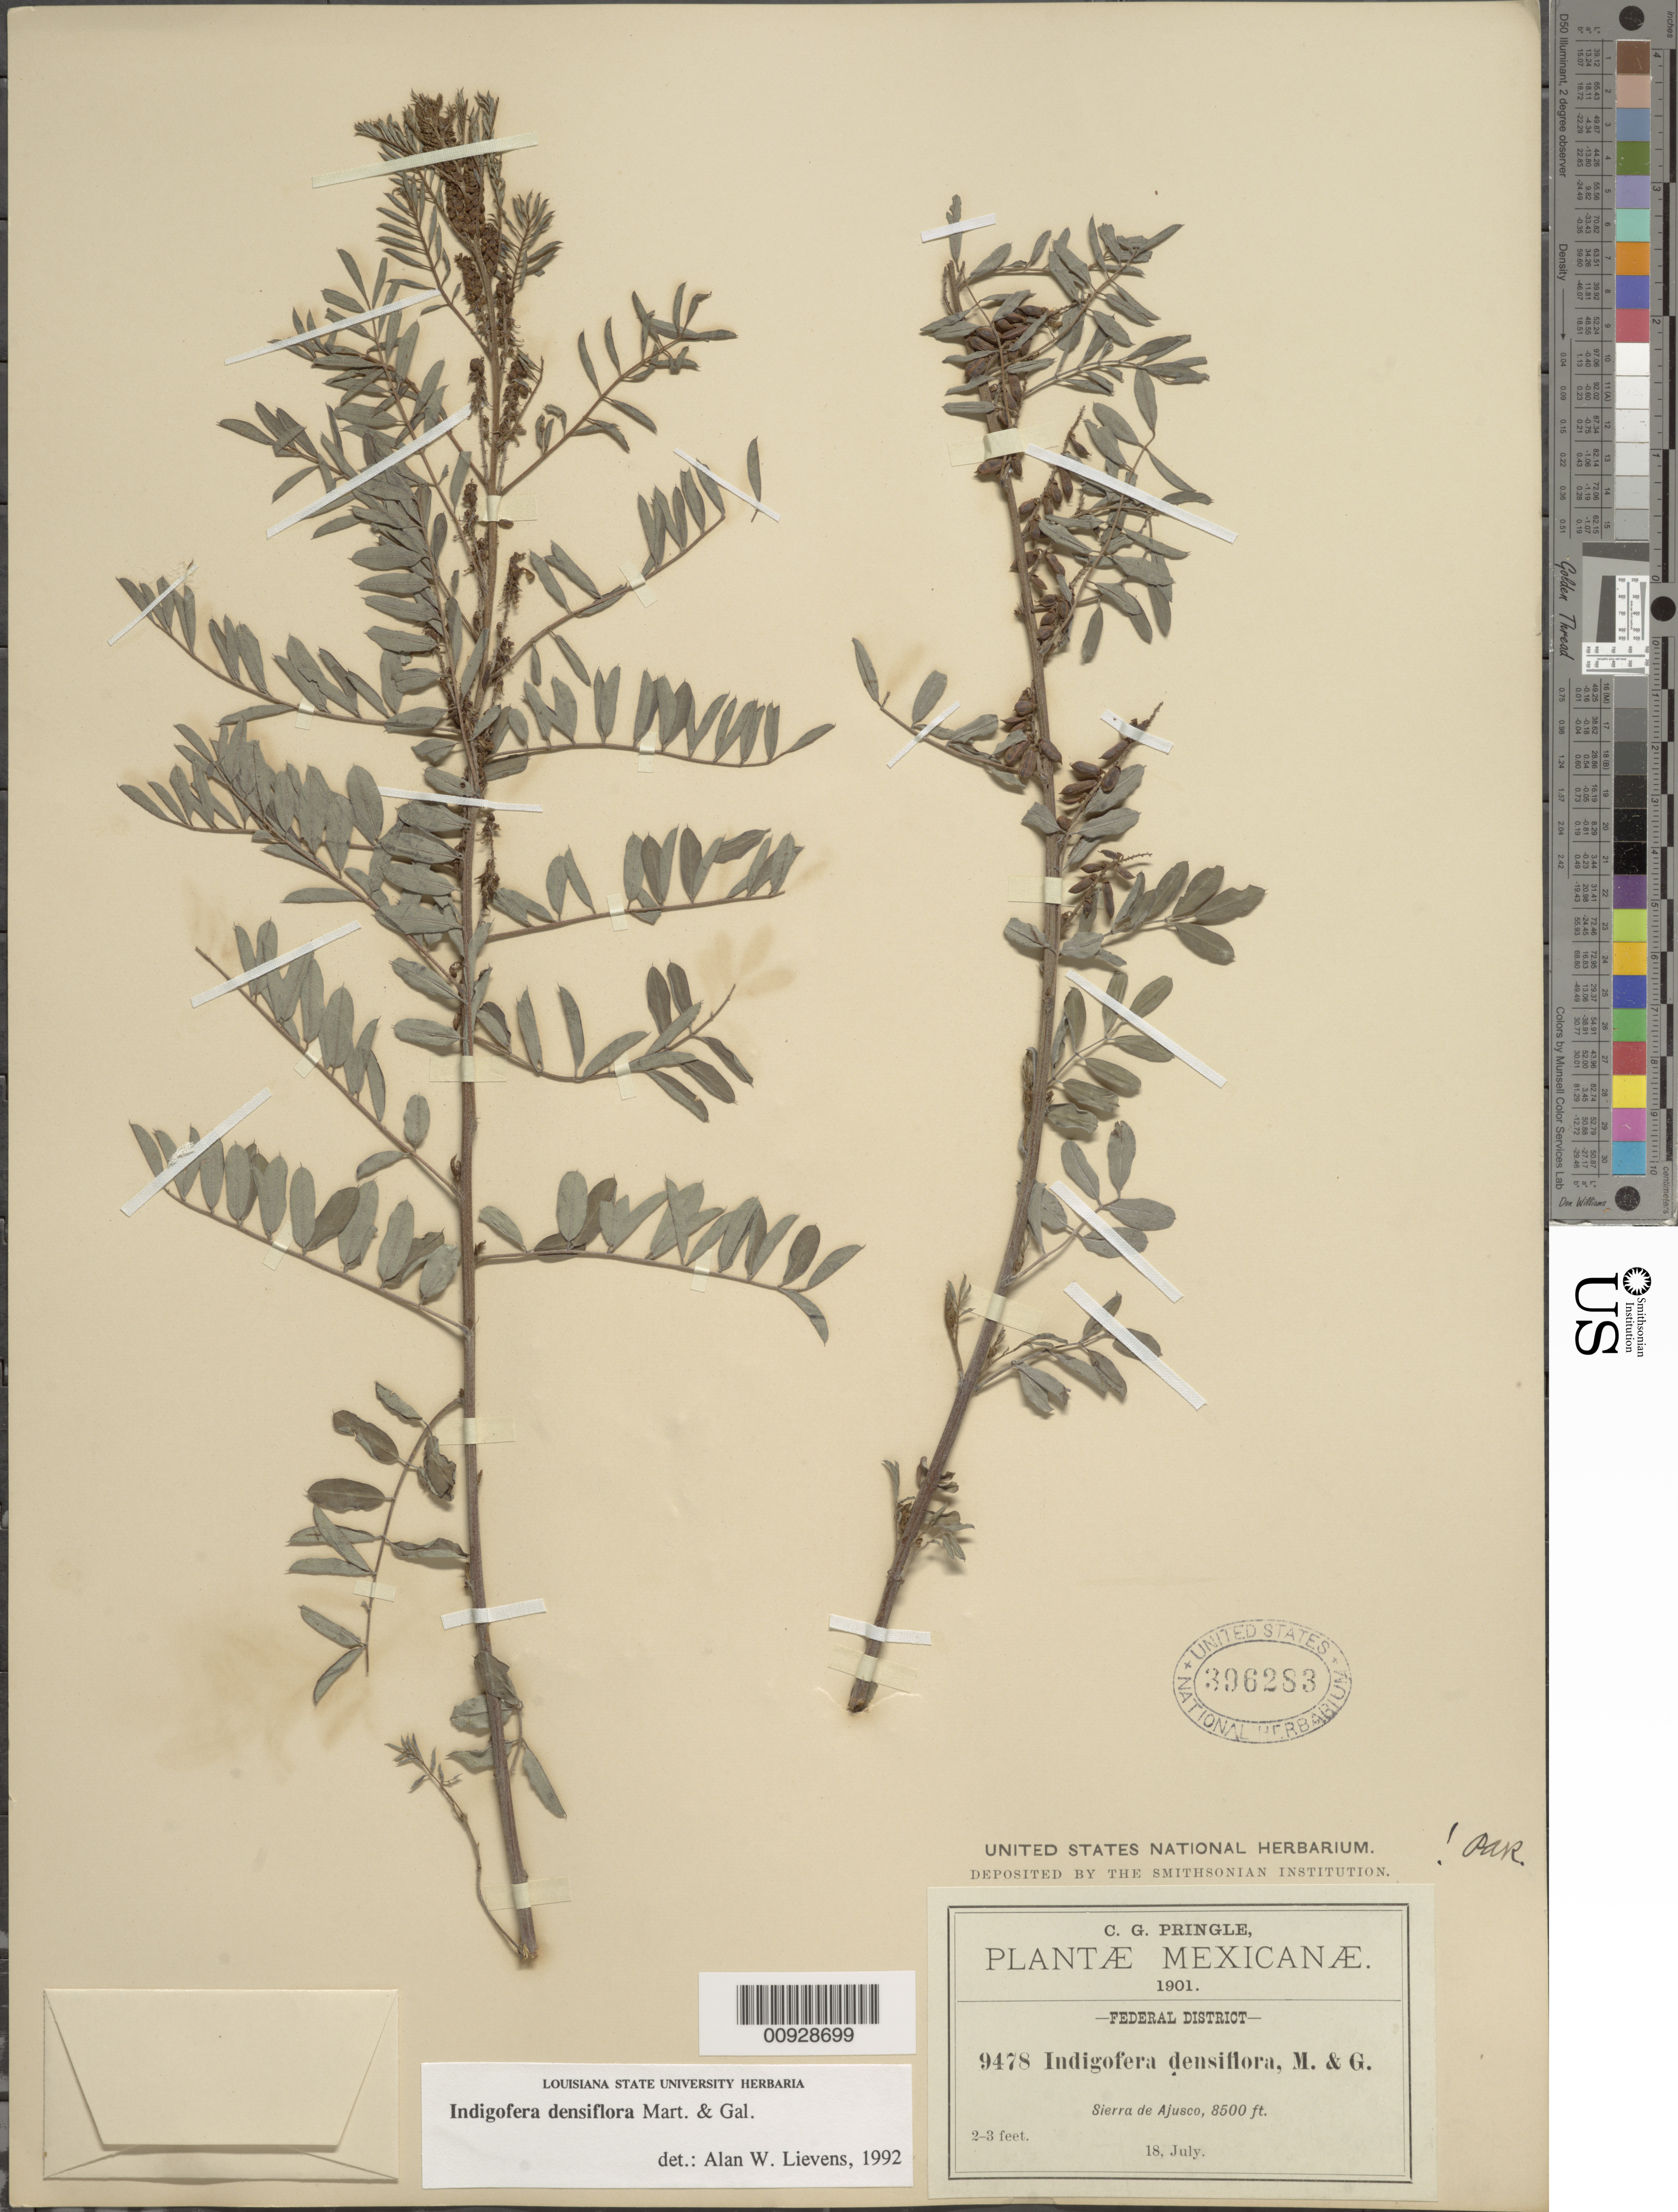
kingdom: Plantae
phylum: Tracheophyta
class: Magnoliopsida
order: Fabales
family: Fabaceae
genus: Indigofera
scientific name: Indigofera densiflora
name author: M. Martens & Galeotti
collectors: C. G. Pringle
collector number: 9478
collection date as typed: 18 Jul 1901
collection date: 1901-07-18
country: Mexico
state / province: Distrito Federal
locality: Sierra Ajusco. Federal District.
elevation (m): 2591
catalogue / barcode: US 396283